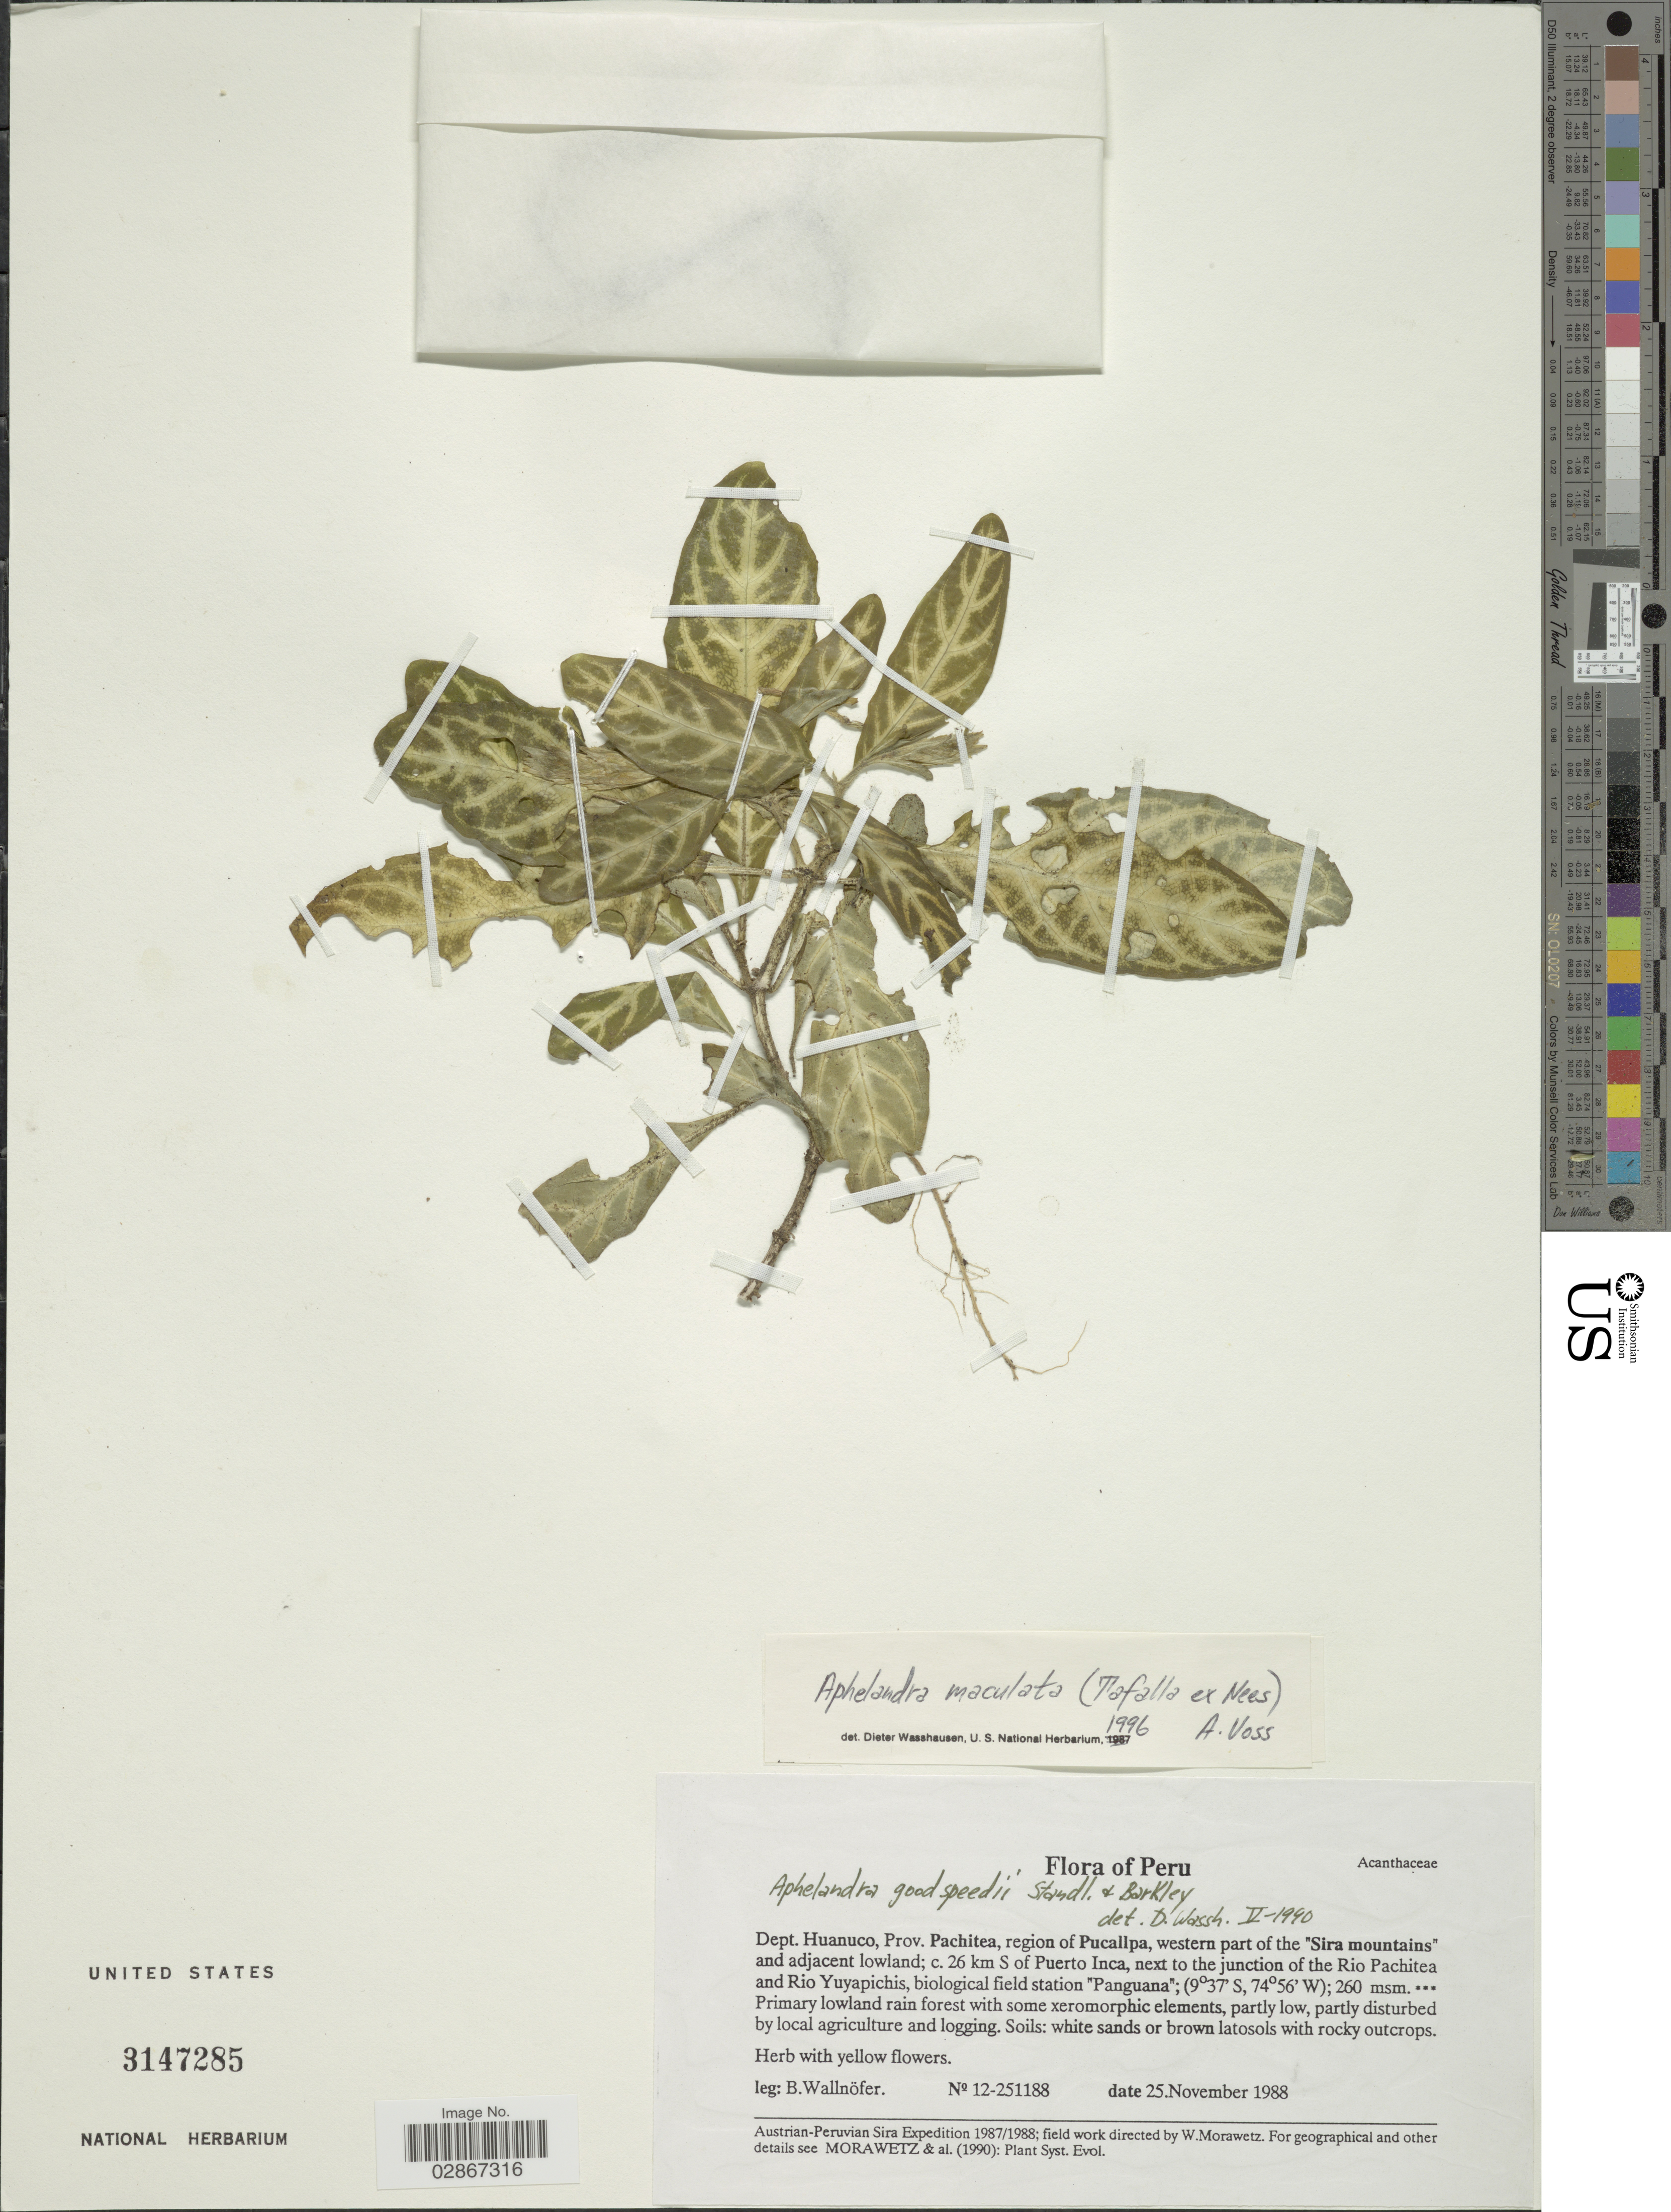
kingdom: Plantae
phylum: Tracheophyta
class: Magnoliopsida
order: Lamiales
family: Acanthaceae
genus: Aphelandra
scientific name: Aphelandra maculata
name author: (Tafalla ex Nees) Voss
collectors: B. Wallnöfer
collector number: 12-251188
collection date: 1988-11-25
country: Peru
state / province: Huánuco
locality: Dept. Huanuco, Prov. Pachitea, region of Pucallpa, western part of the "Sira mountains" and adjacent lowland; c. 26 km S of Puerto Inca, next to the junction of the Rio Pachitea and Rio Yuyapichis.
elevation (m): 260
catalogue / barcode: US 3147285